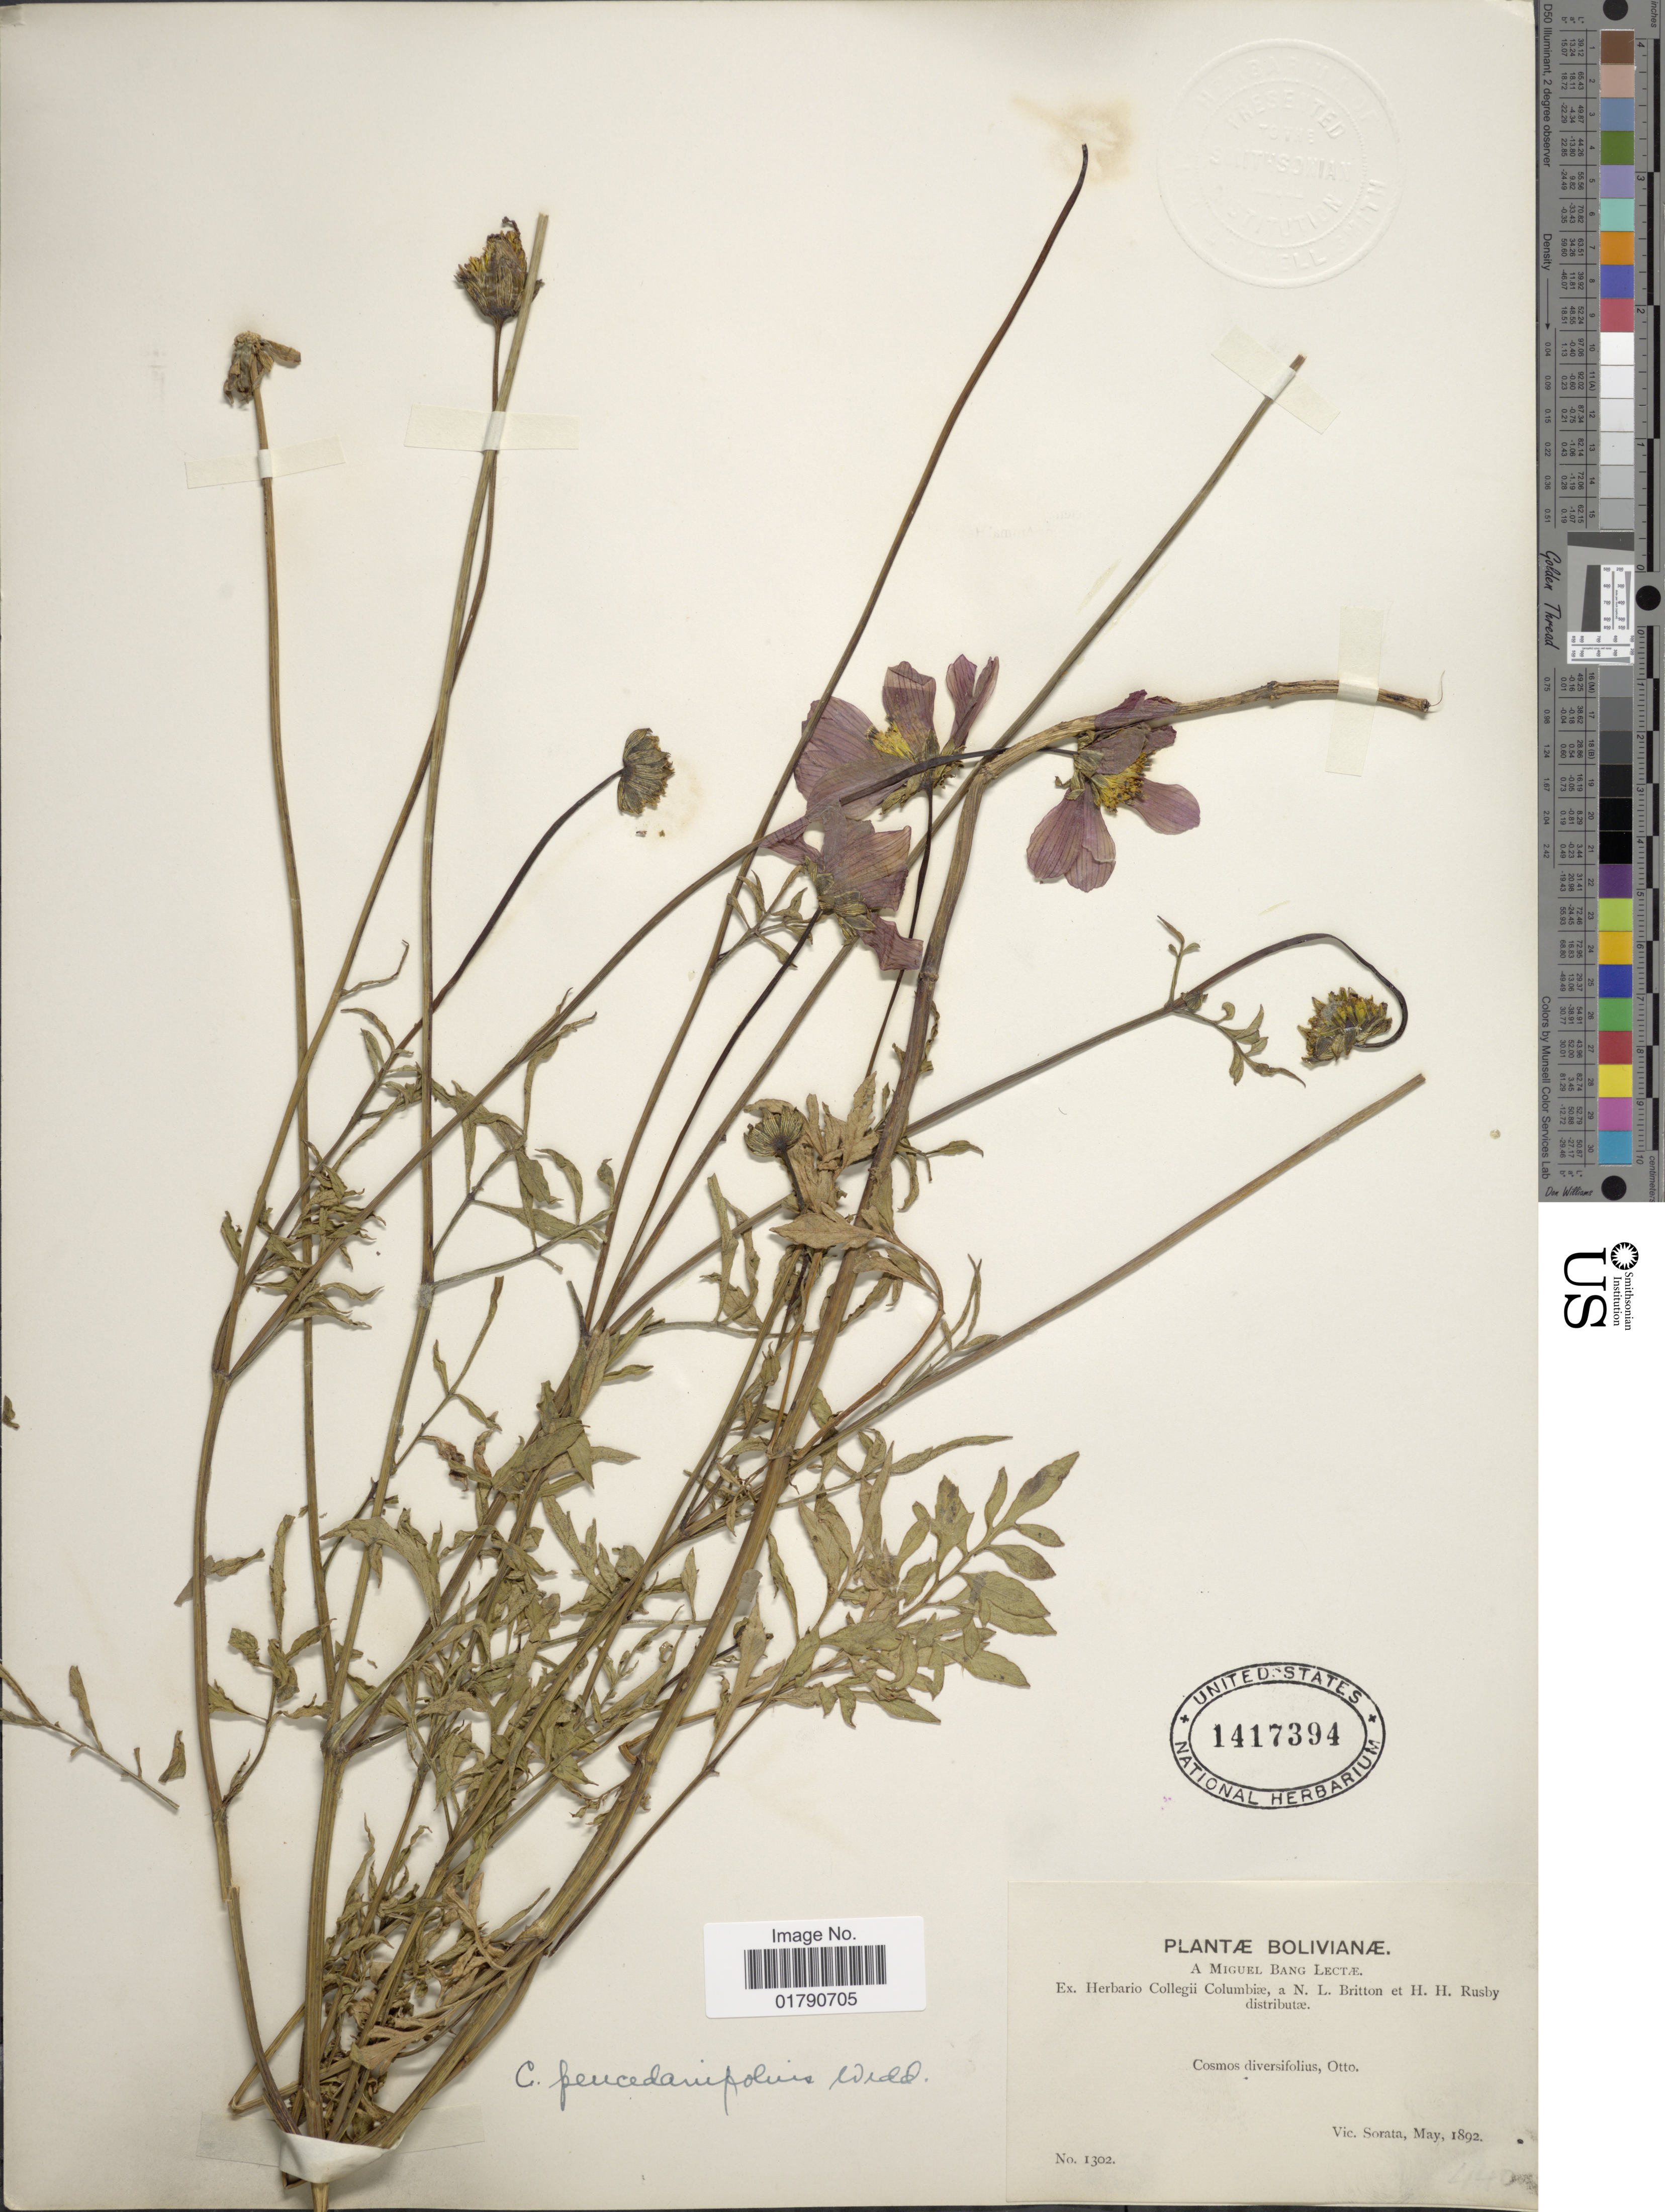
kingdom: Plantae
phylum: Tracheophyta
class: Magnoliopsida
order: Asterales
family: Asteraceae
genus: Cosmos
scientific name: Cosmos peucedanifolius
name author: Wedd.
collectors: M. Bang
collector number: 1302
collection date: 1892-05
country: Bolivia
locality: Vic. Sorata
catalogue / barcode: US 1417394